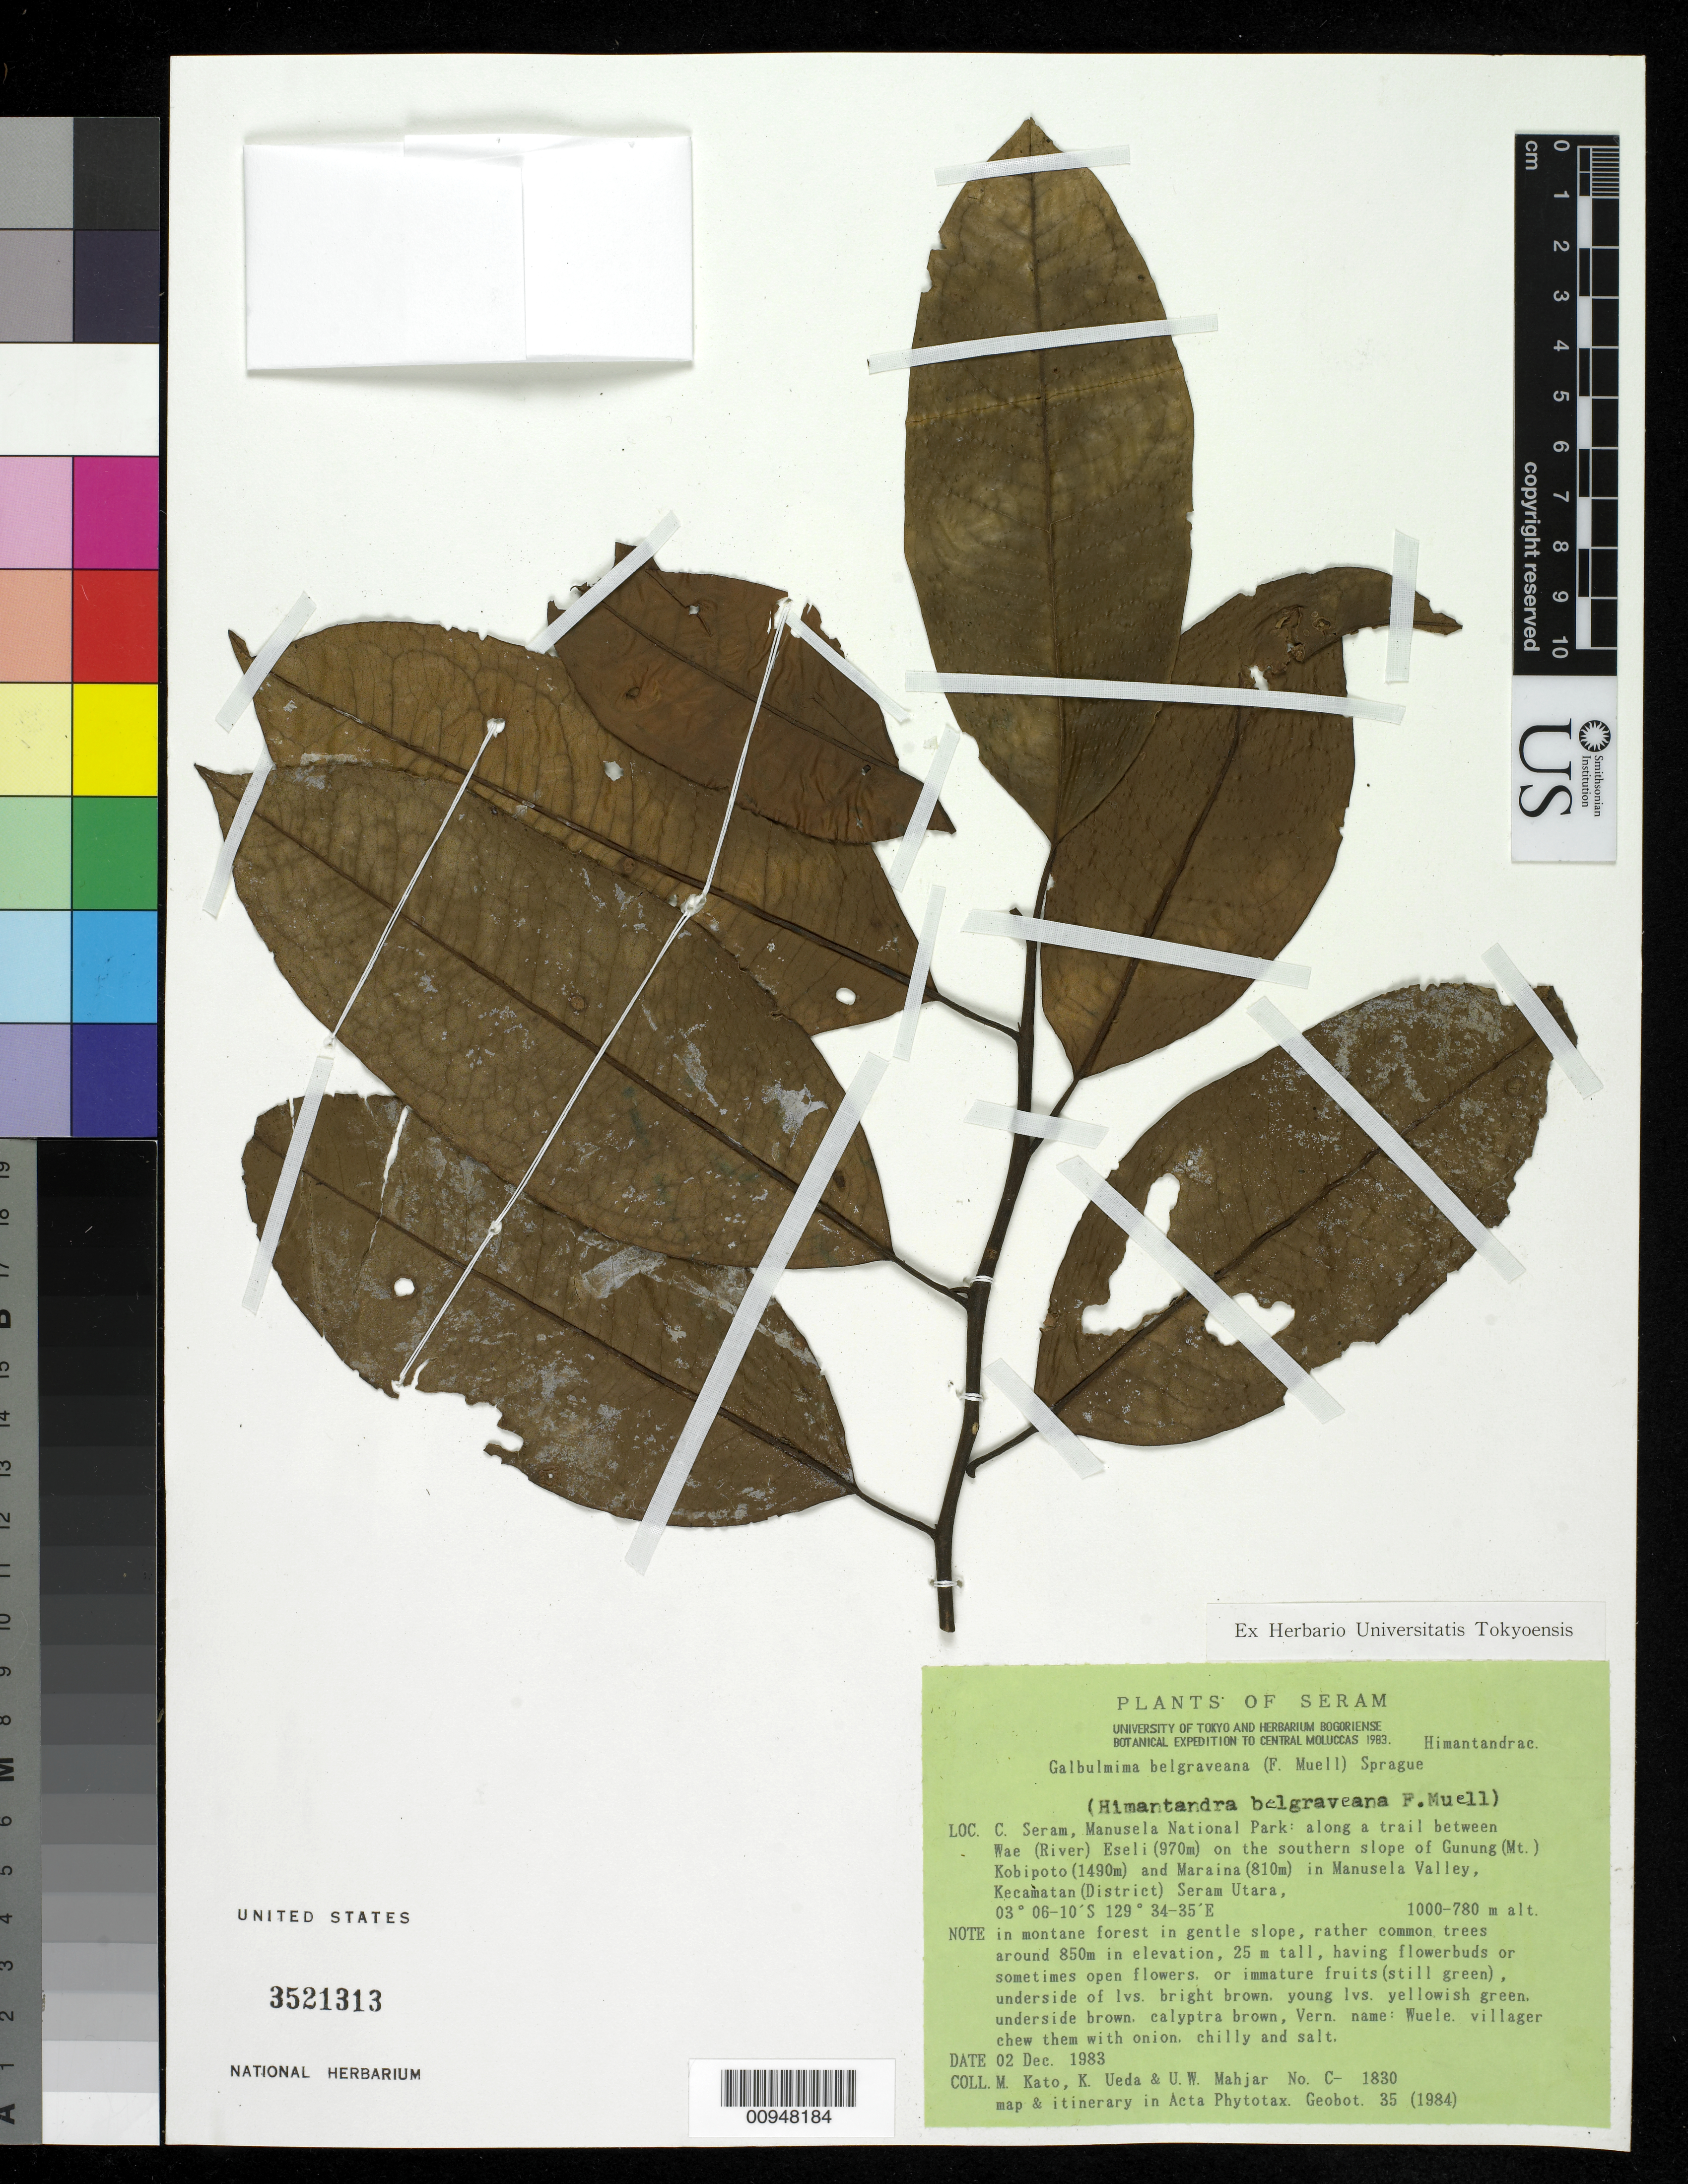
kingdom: Plantae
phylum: Tracheophyta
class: Magnoliopsida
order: Magnoliales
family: Himantandraceae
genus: Galbulimima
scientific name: Galbulimima belgraveana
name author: (F. Muell.) Sprague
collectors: H. P. Fuchs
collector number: C 1830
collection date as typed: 16 Aug 1963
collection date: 1963-08-16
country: Malaysia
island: Borneo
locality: Sarawak, about 30 km S of Miri, sandstone hills of Bukit Lambir, hill crest above attributary of the Sungai River Bakam, SE of Bakam village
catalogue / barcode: US 3521313